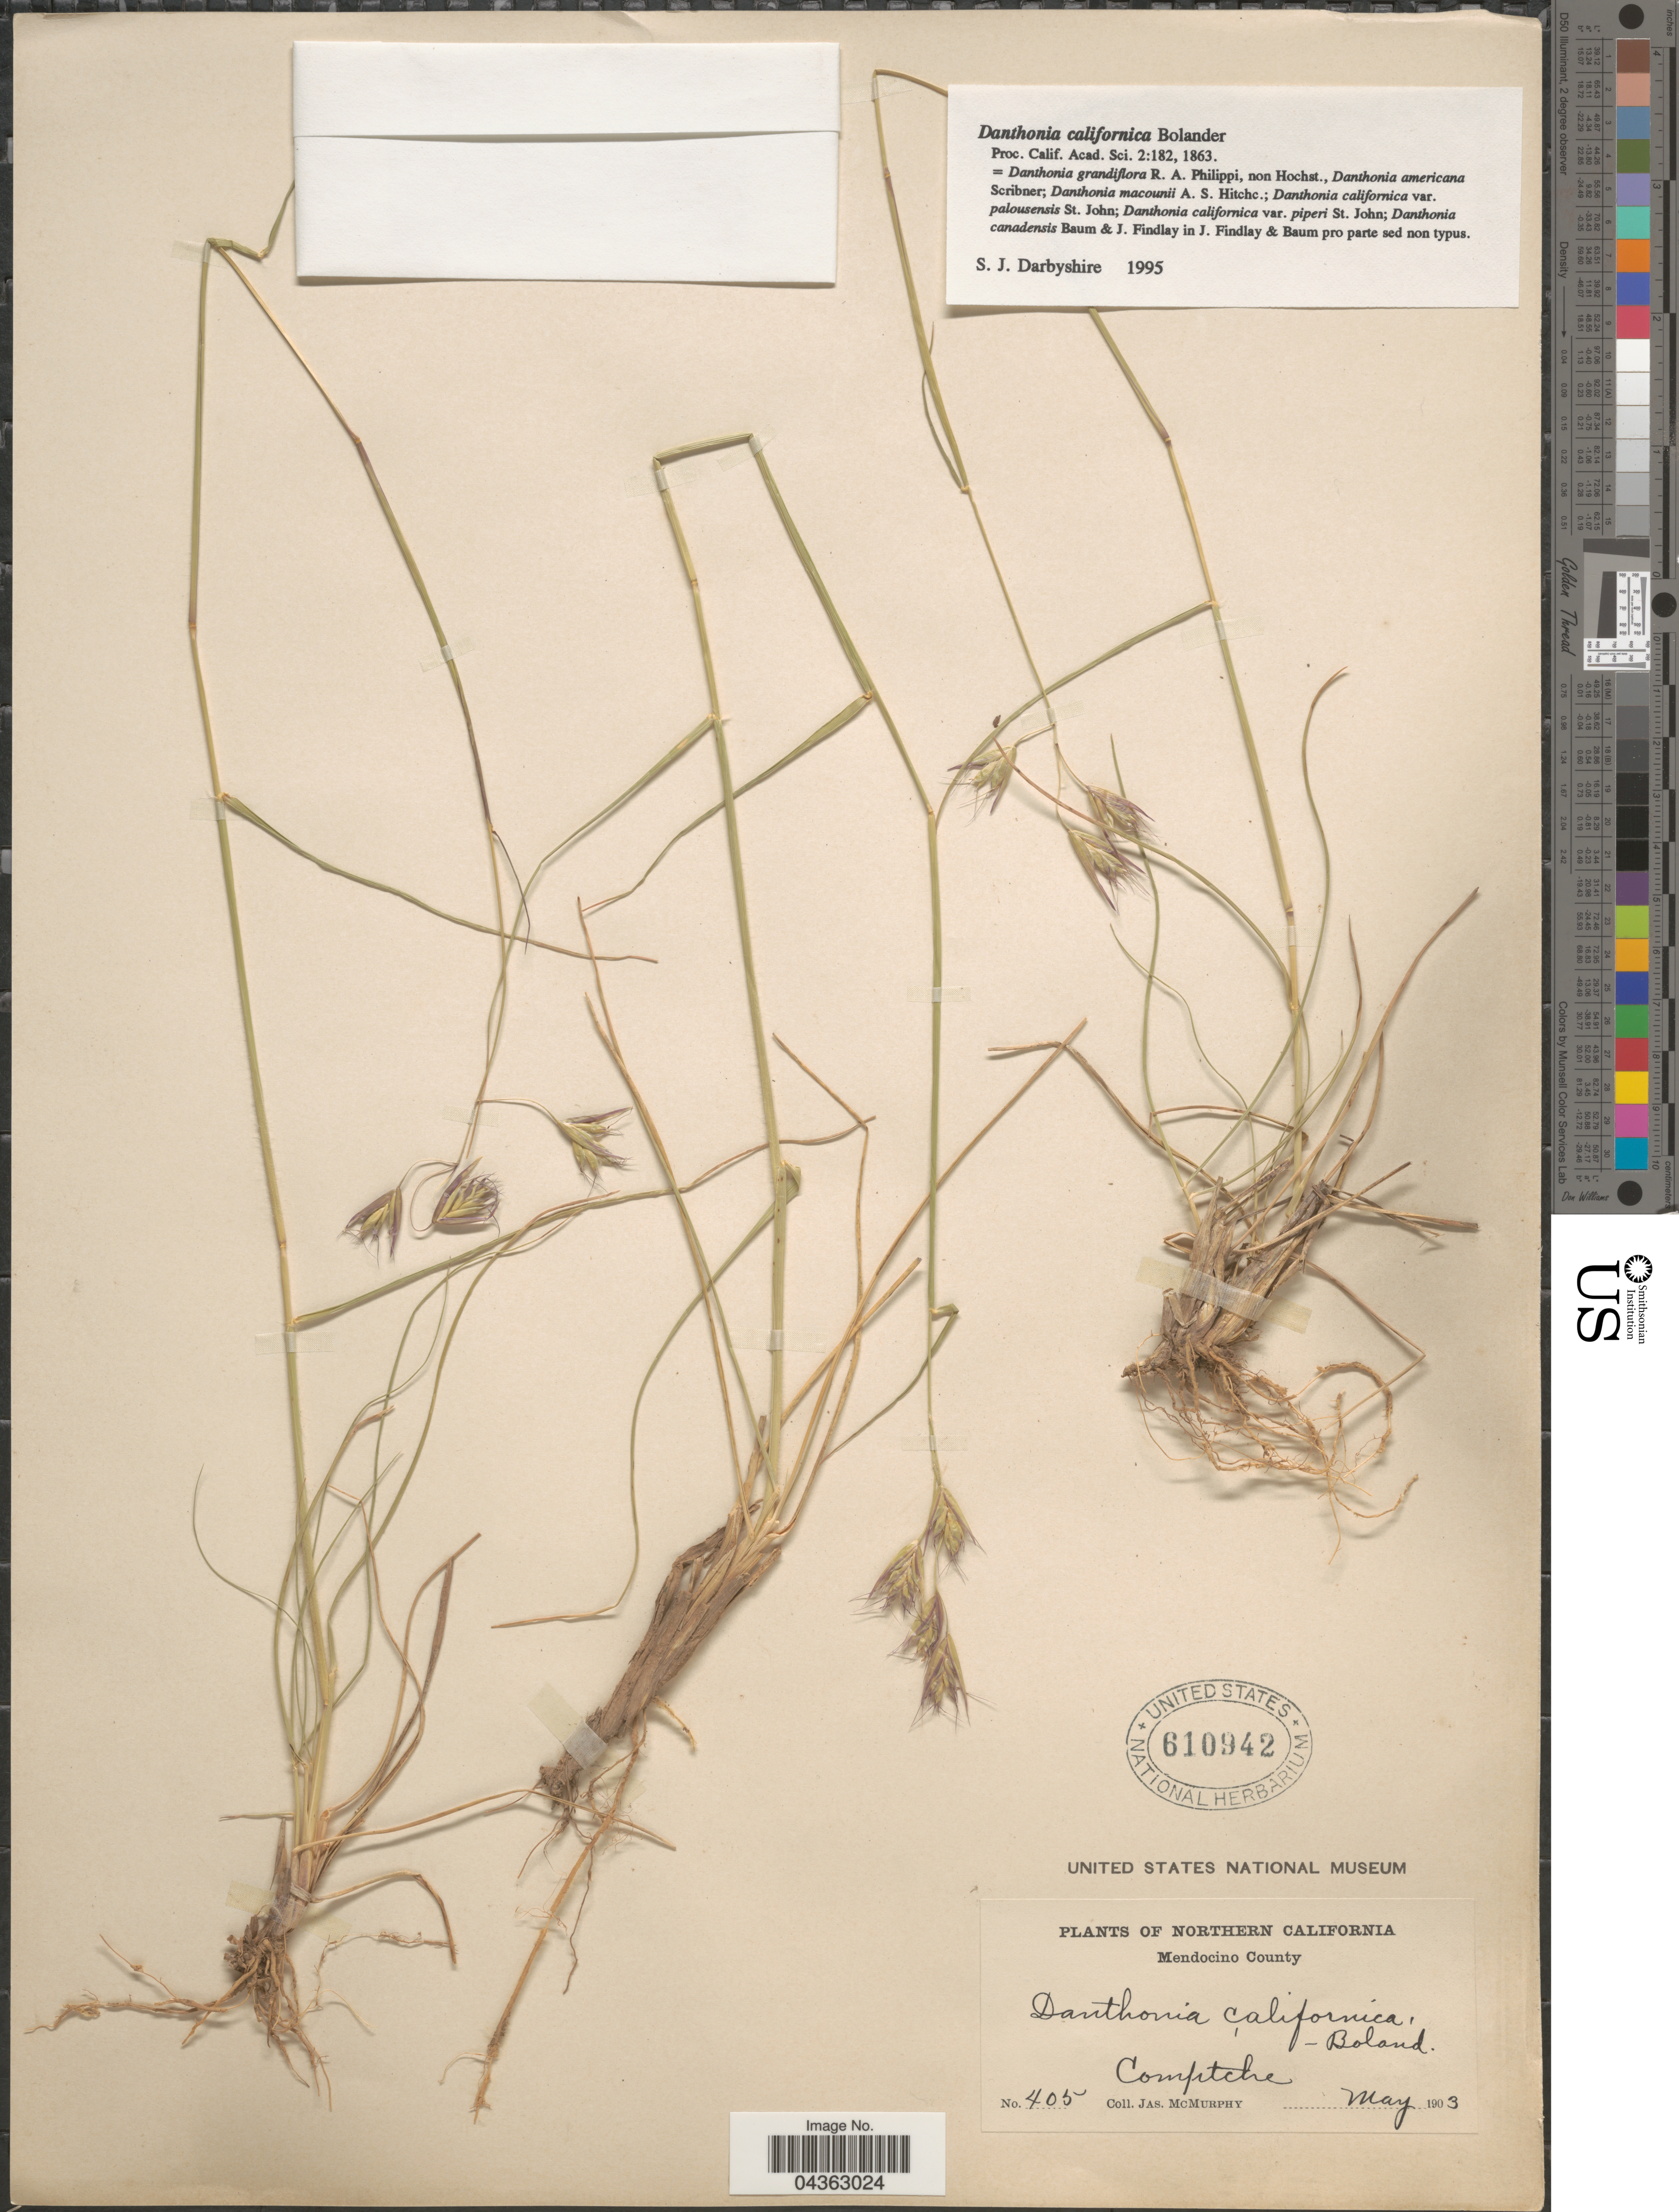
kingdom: Plantae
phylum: Tracheophyta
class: Liliopsida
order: Poales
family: Poaceae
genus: Danthonia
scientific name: Danthonia californica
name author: Bol.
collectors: J. McMurphy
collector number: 405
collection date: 1903-05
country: United States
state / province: California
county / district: Mendocino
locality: Northern California. Mendocino County. Comptche.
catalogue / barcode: US 610942